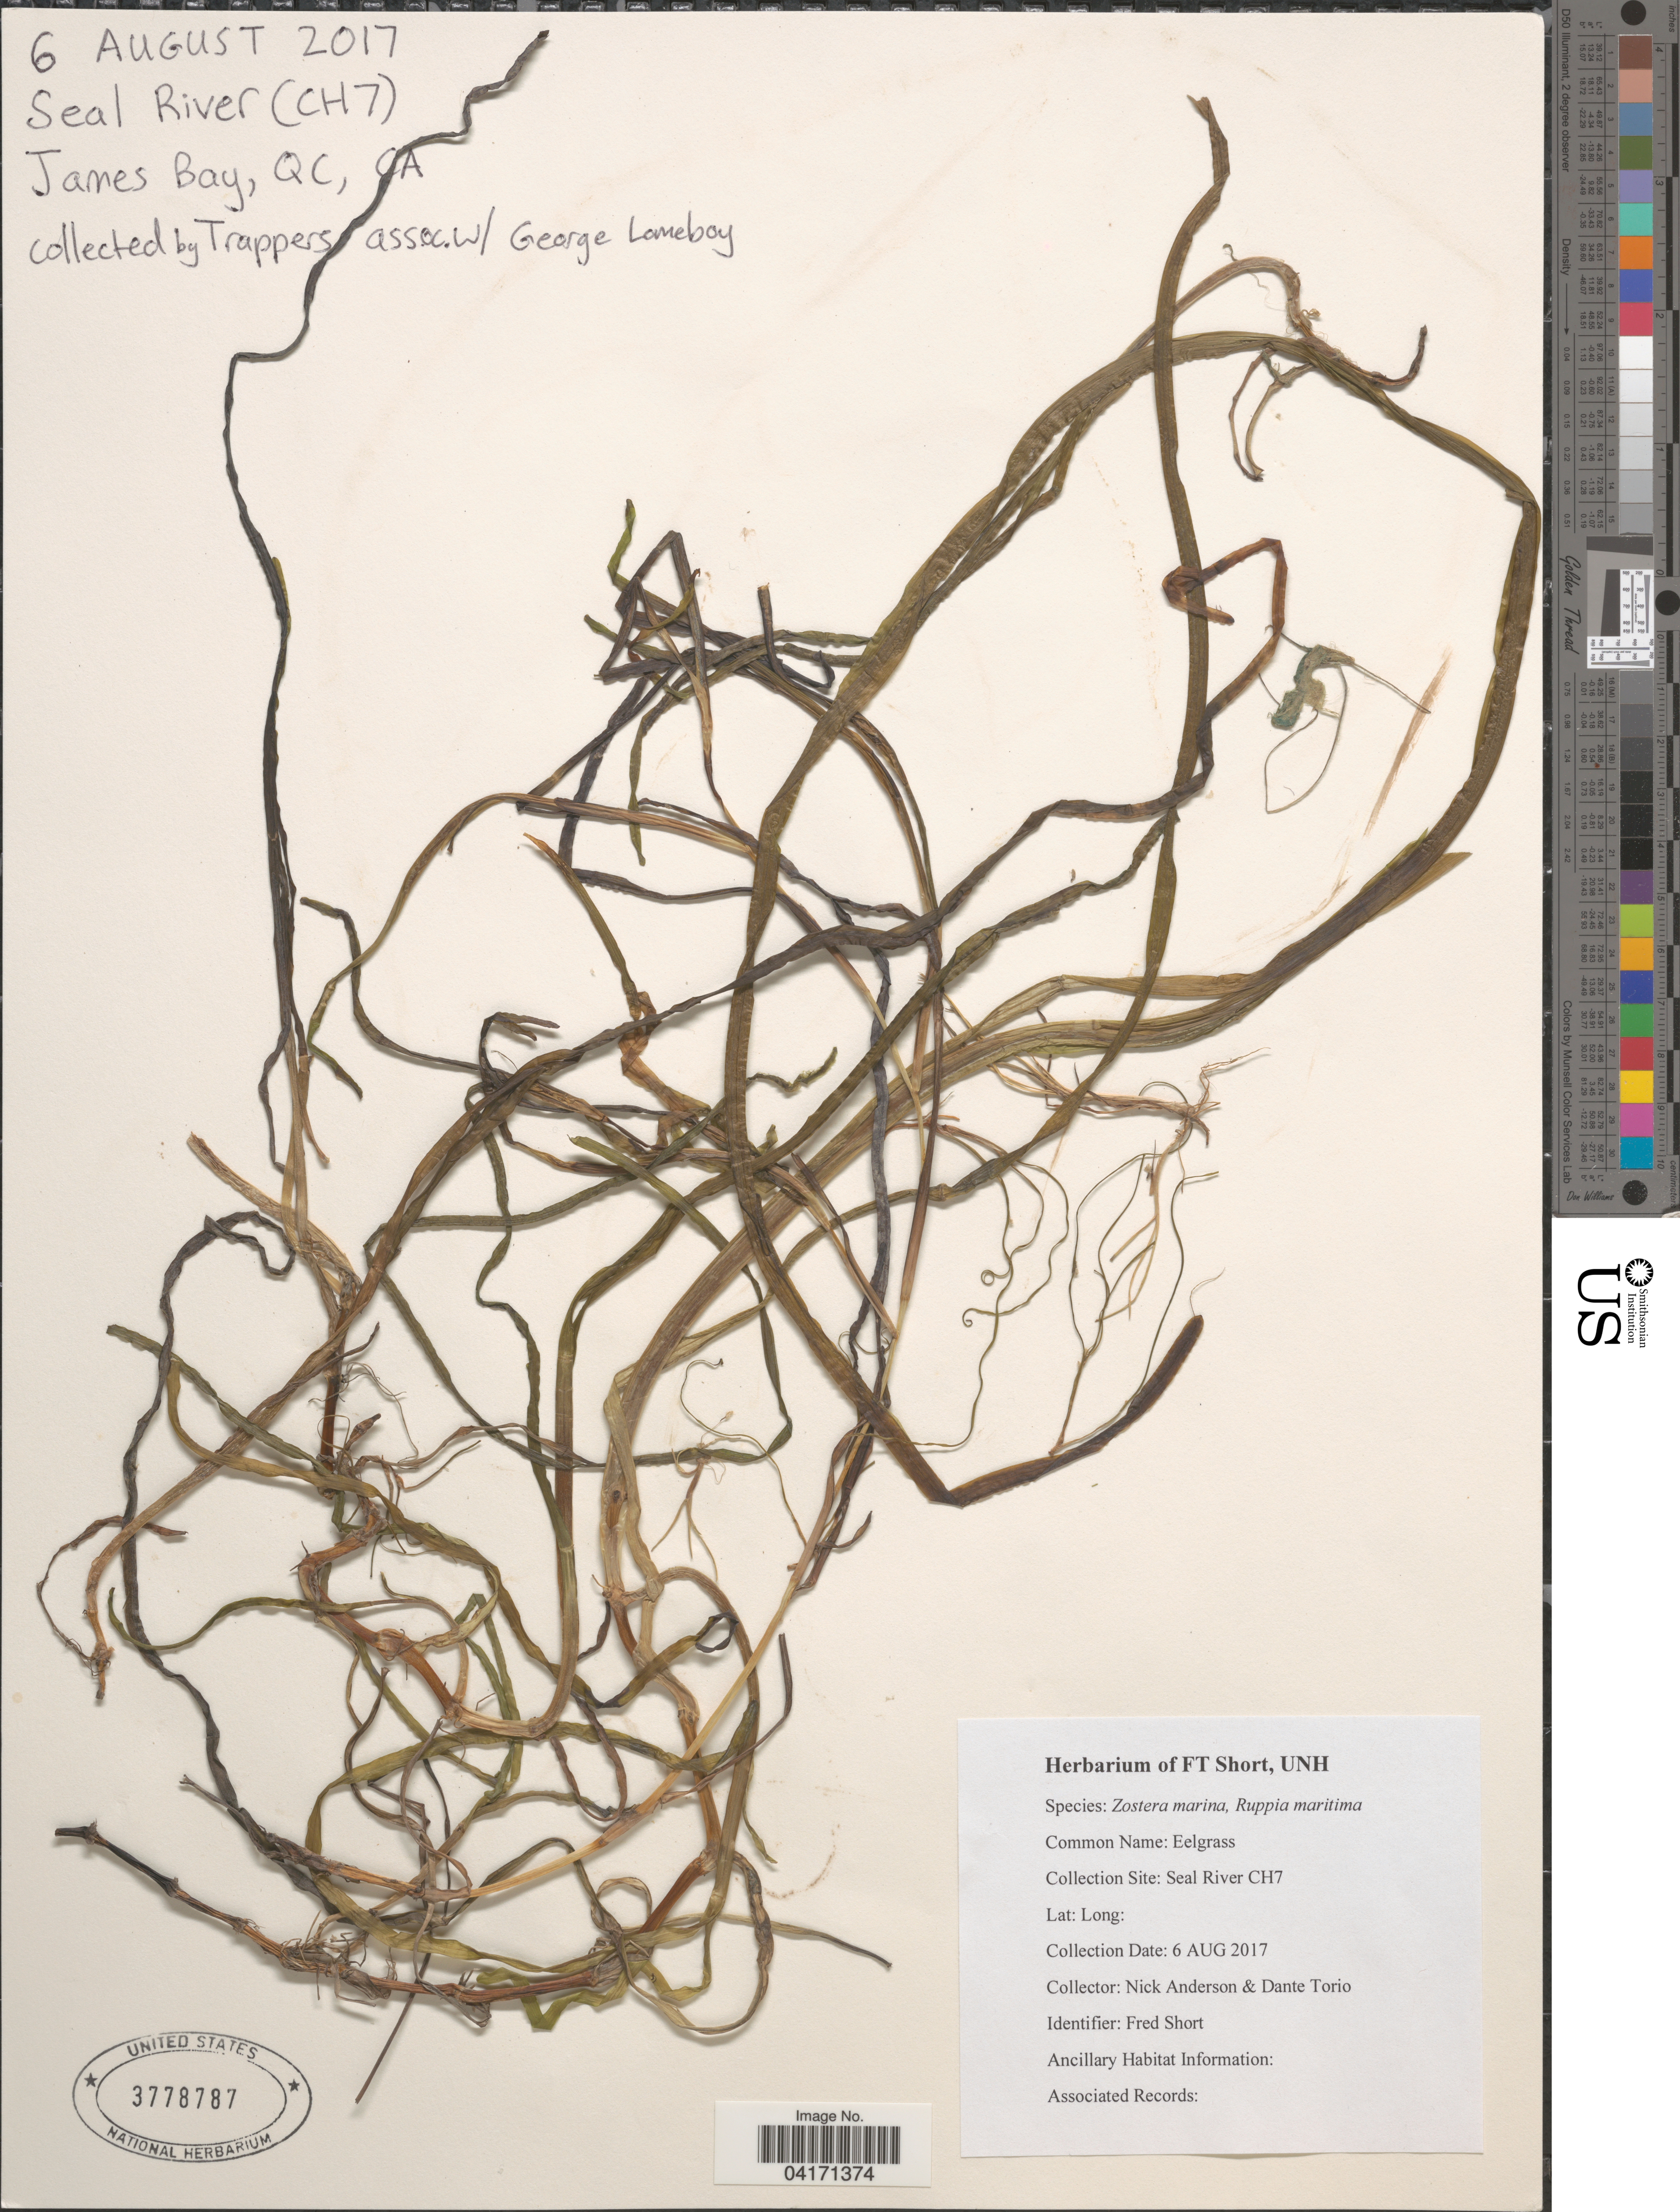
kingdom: Plantae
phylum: Tracheophyta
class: Liliopsida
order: Alismatales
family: Zosteraceae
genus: Zostera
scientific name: Zostera marina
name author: L.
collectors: N. Anderson & D. Torio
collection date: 2017-08-06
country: Canada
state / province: Quebec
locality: Seal River CH7. James Bay.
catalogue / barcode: US 3778787